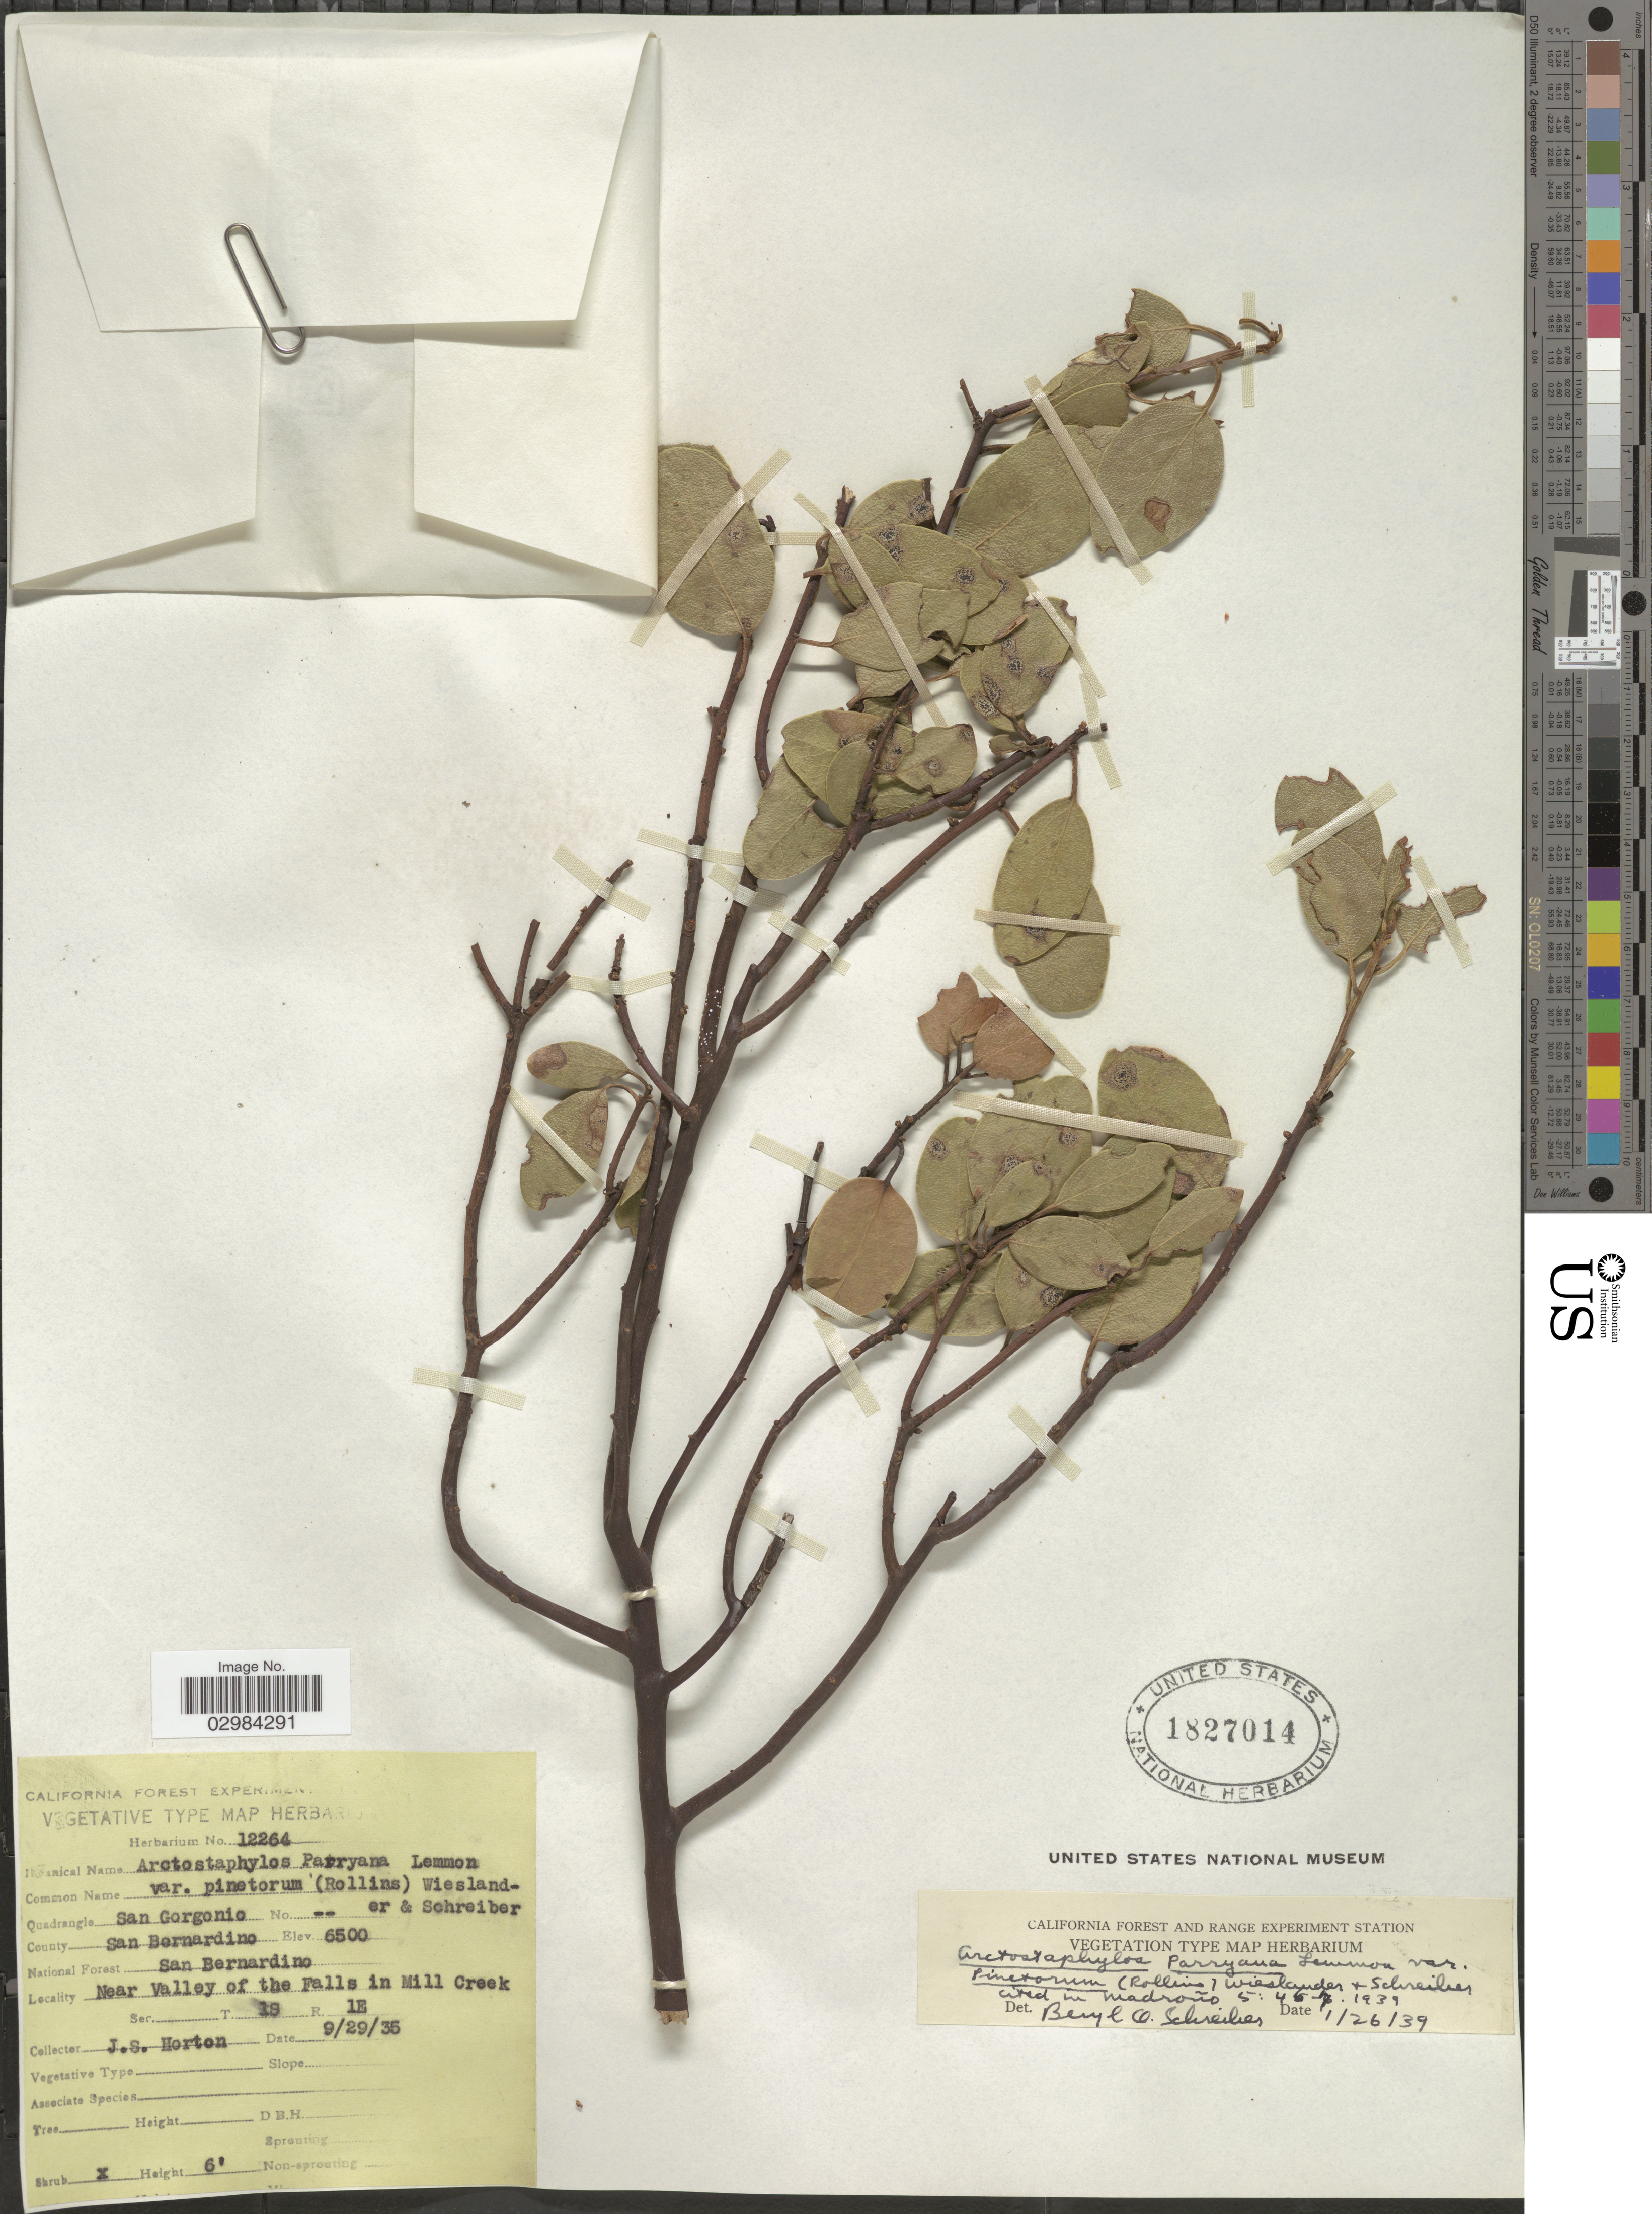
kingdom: Plantae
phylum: Tracheophyta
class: Magnoliopsida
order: Ericales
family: Ericaceae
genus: Arctostaphylos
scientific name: Arctostaphylos parryana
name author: Lemmon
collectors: J. Horton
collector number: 12264?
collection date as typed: Transcribed d/m/y: 29/9/35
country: United States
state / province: California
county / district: San Bernardino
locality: Quadrangle San Gorgonio, San Bernardino, Near Valley of the Falls in Mill Creek, T1S R1E.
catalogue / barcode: US 1827014